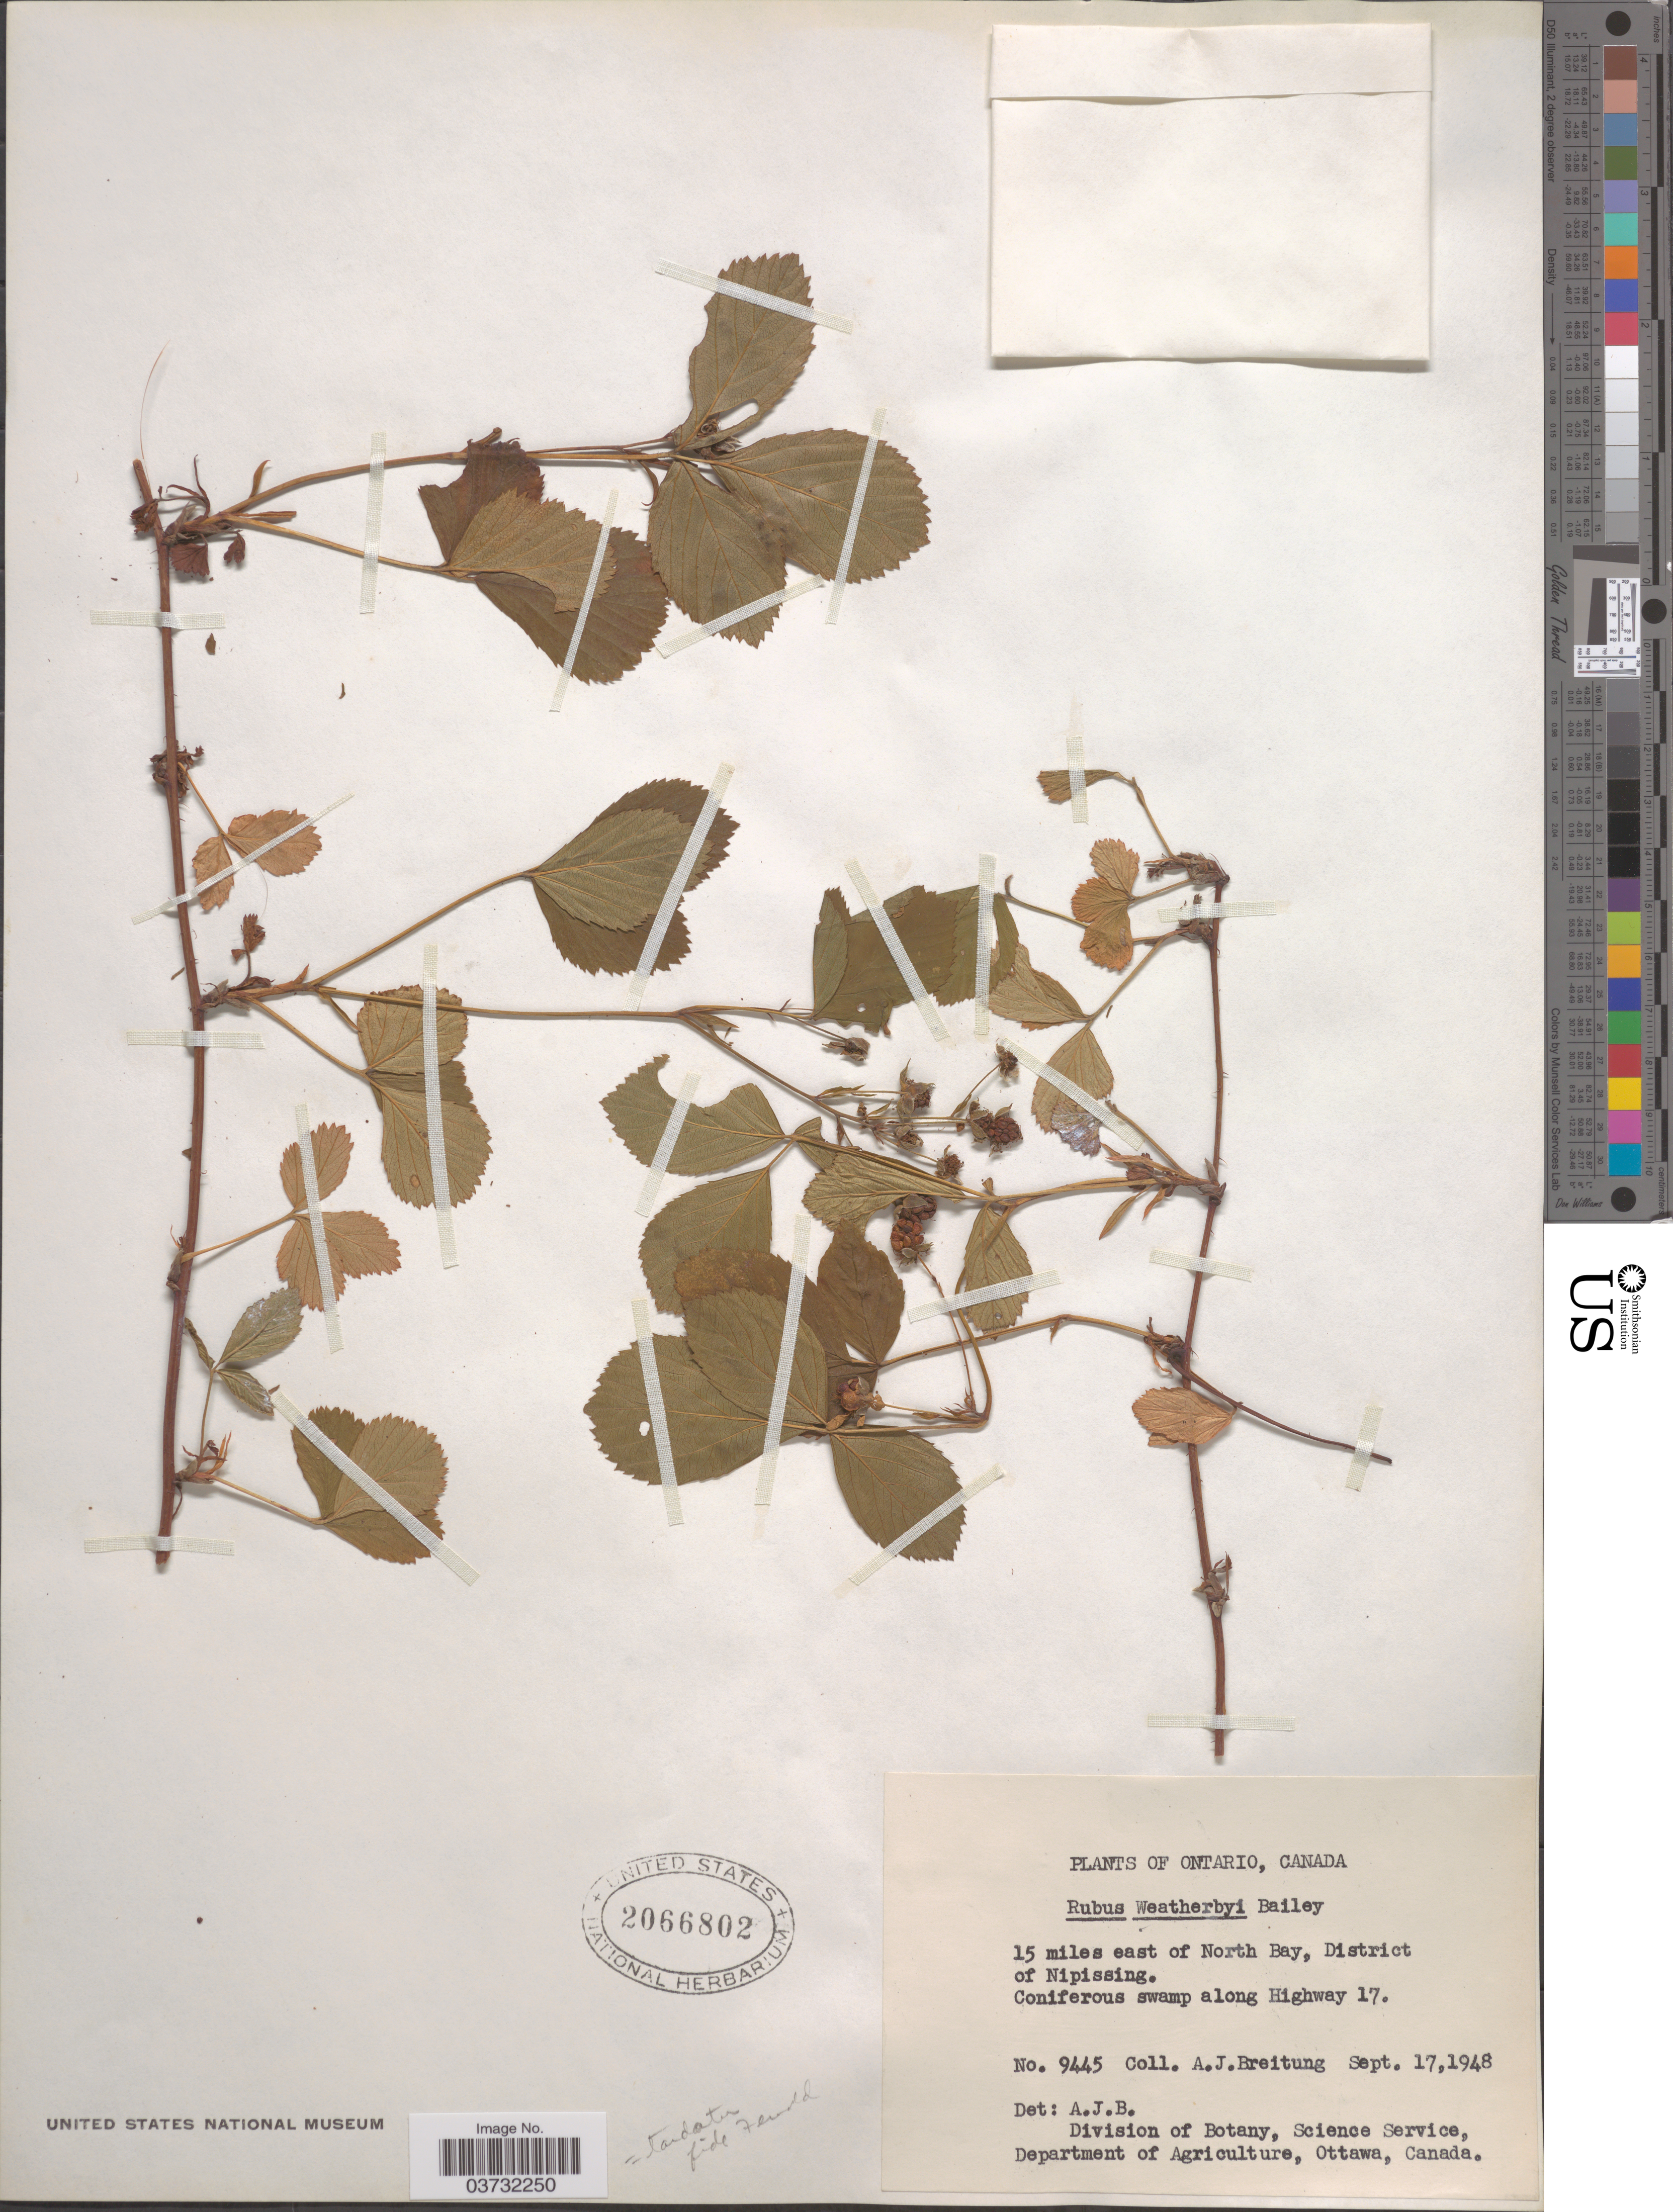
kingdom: Plantae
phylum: Tracheophyta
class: Magnoliopsida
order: Rosales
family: Rosaceae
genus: Rubus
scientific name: Rubus tardatus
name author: Blanch.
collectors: A. Breitung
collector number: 9445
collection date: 1948-09-17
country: Canada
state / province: Ontario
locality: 15 miles east of North Bay, District of Nipissing. Coniferous swamp along Highway 17.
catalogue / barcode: US 2066802